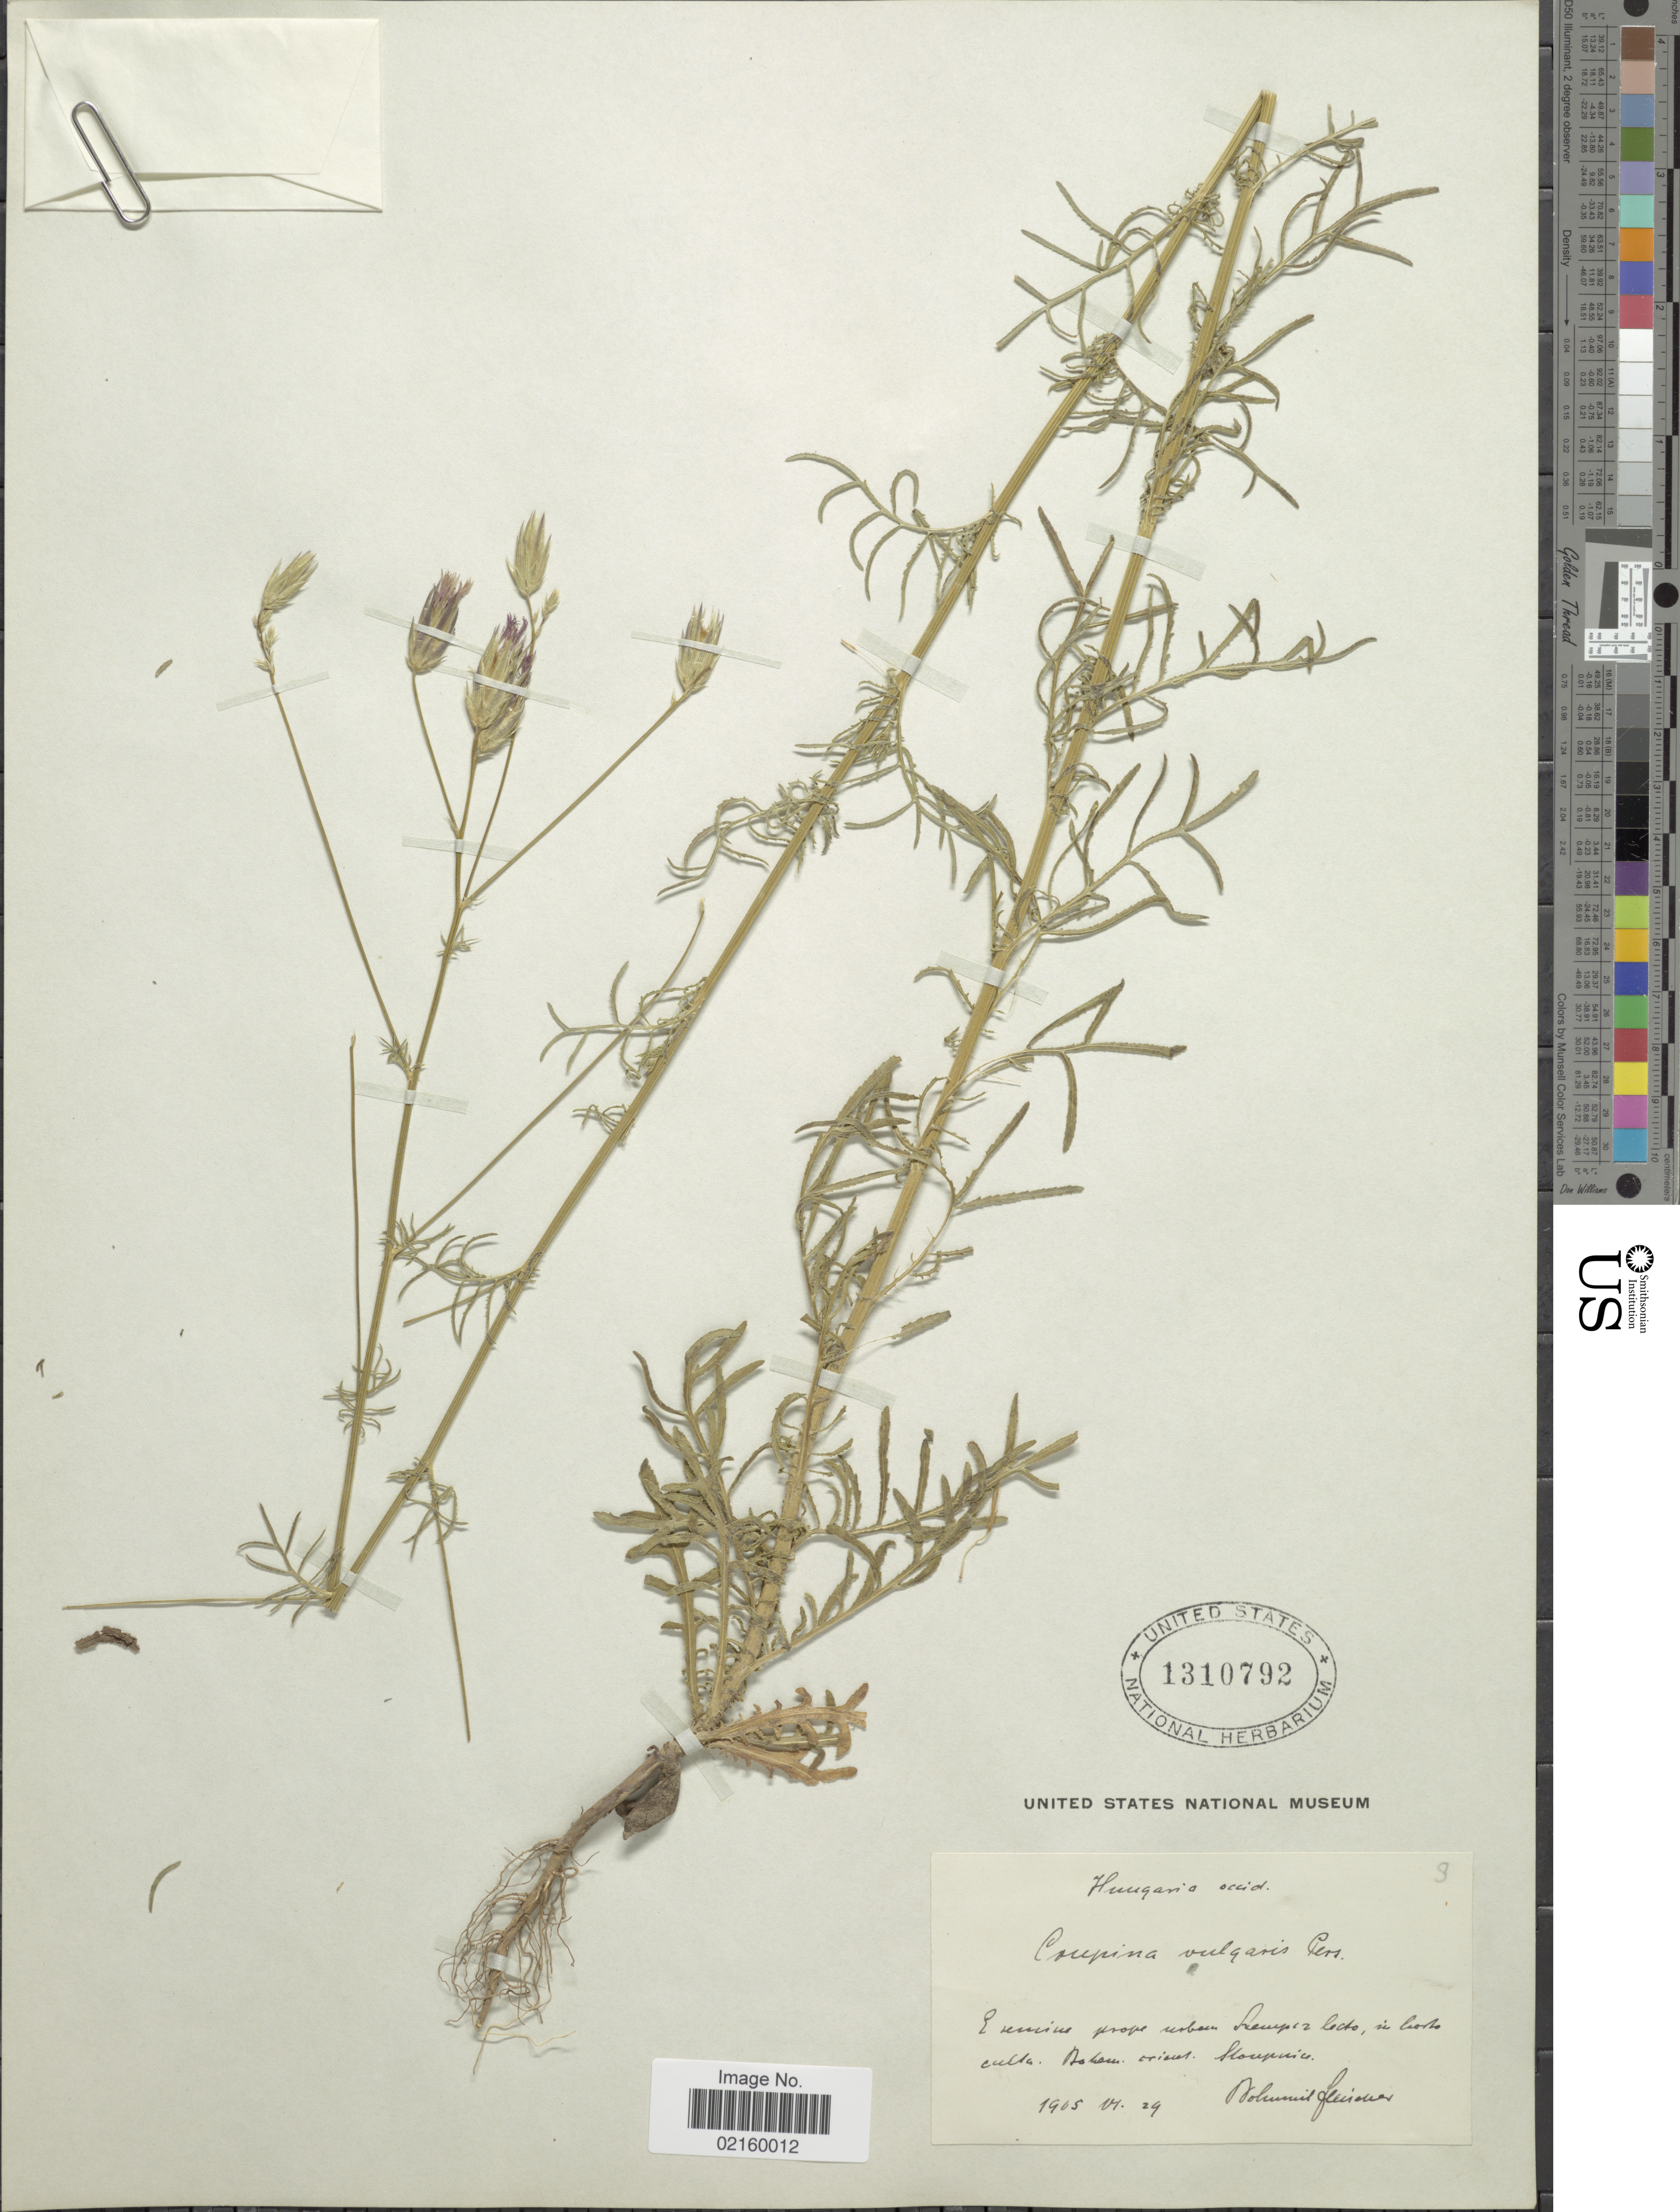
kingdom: Plantae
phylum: Tracheophyta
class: Magnoliopsida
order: Asterales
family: Asteraceae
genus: Crupina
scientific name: Crupina vulgaris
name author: Pers. ex Cass.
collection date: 1965-06-29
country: Hungary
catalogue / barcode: US 1310792